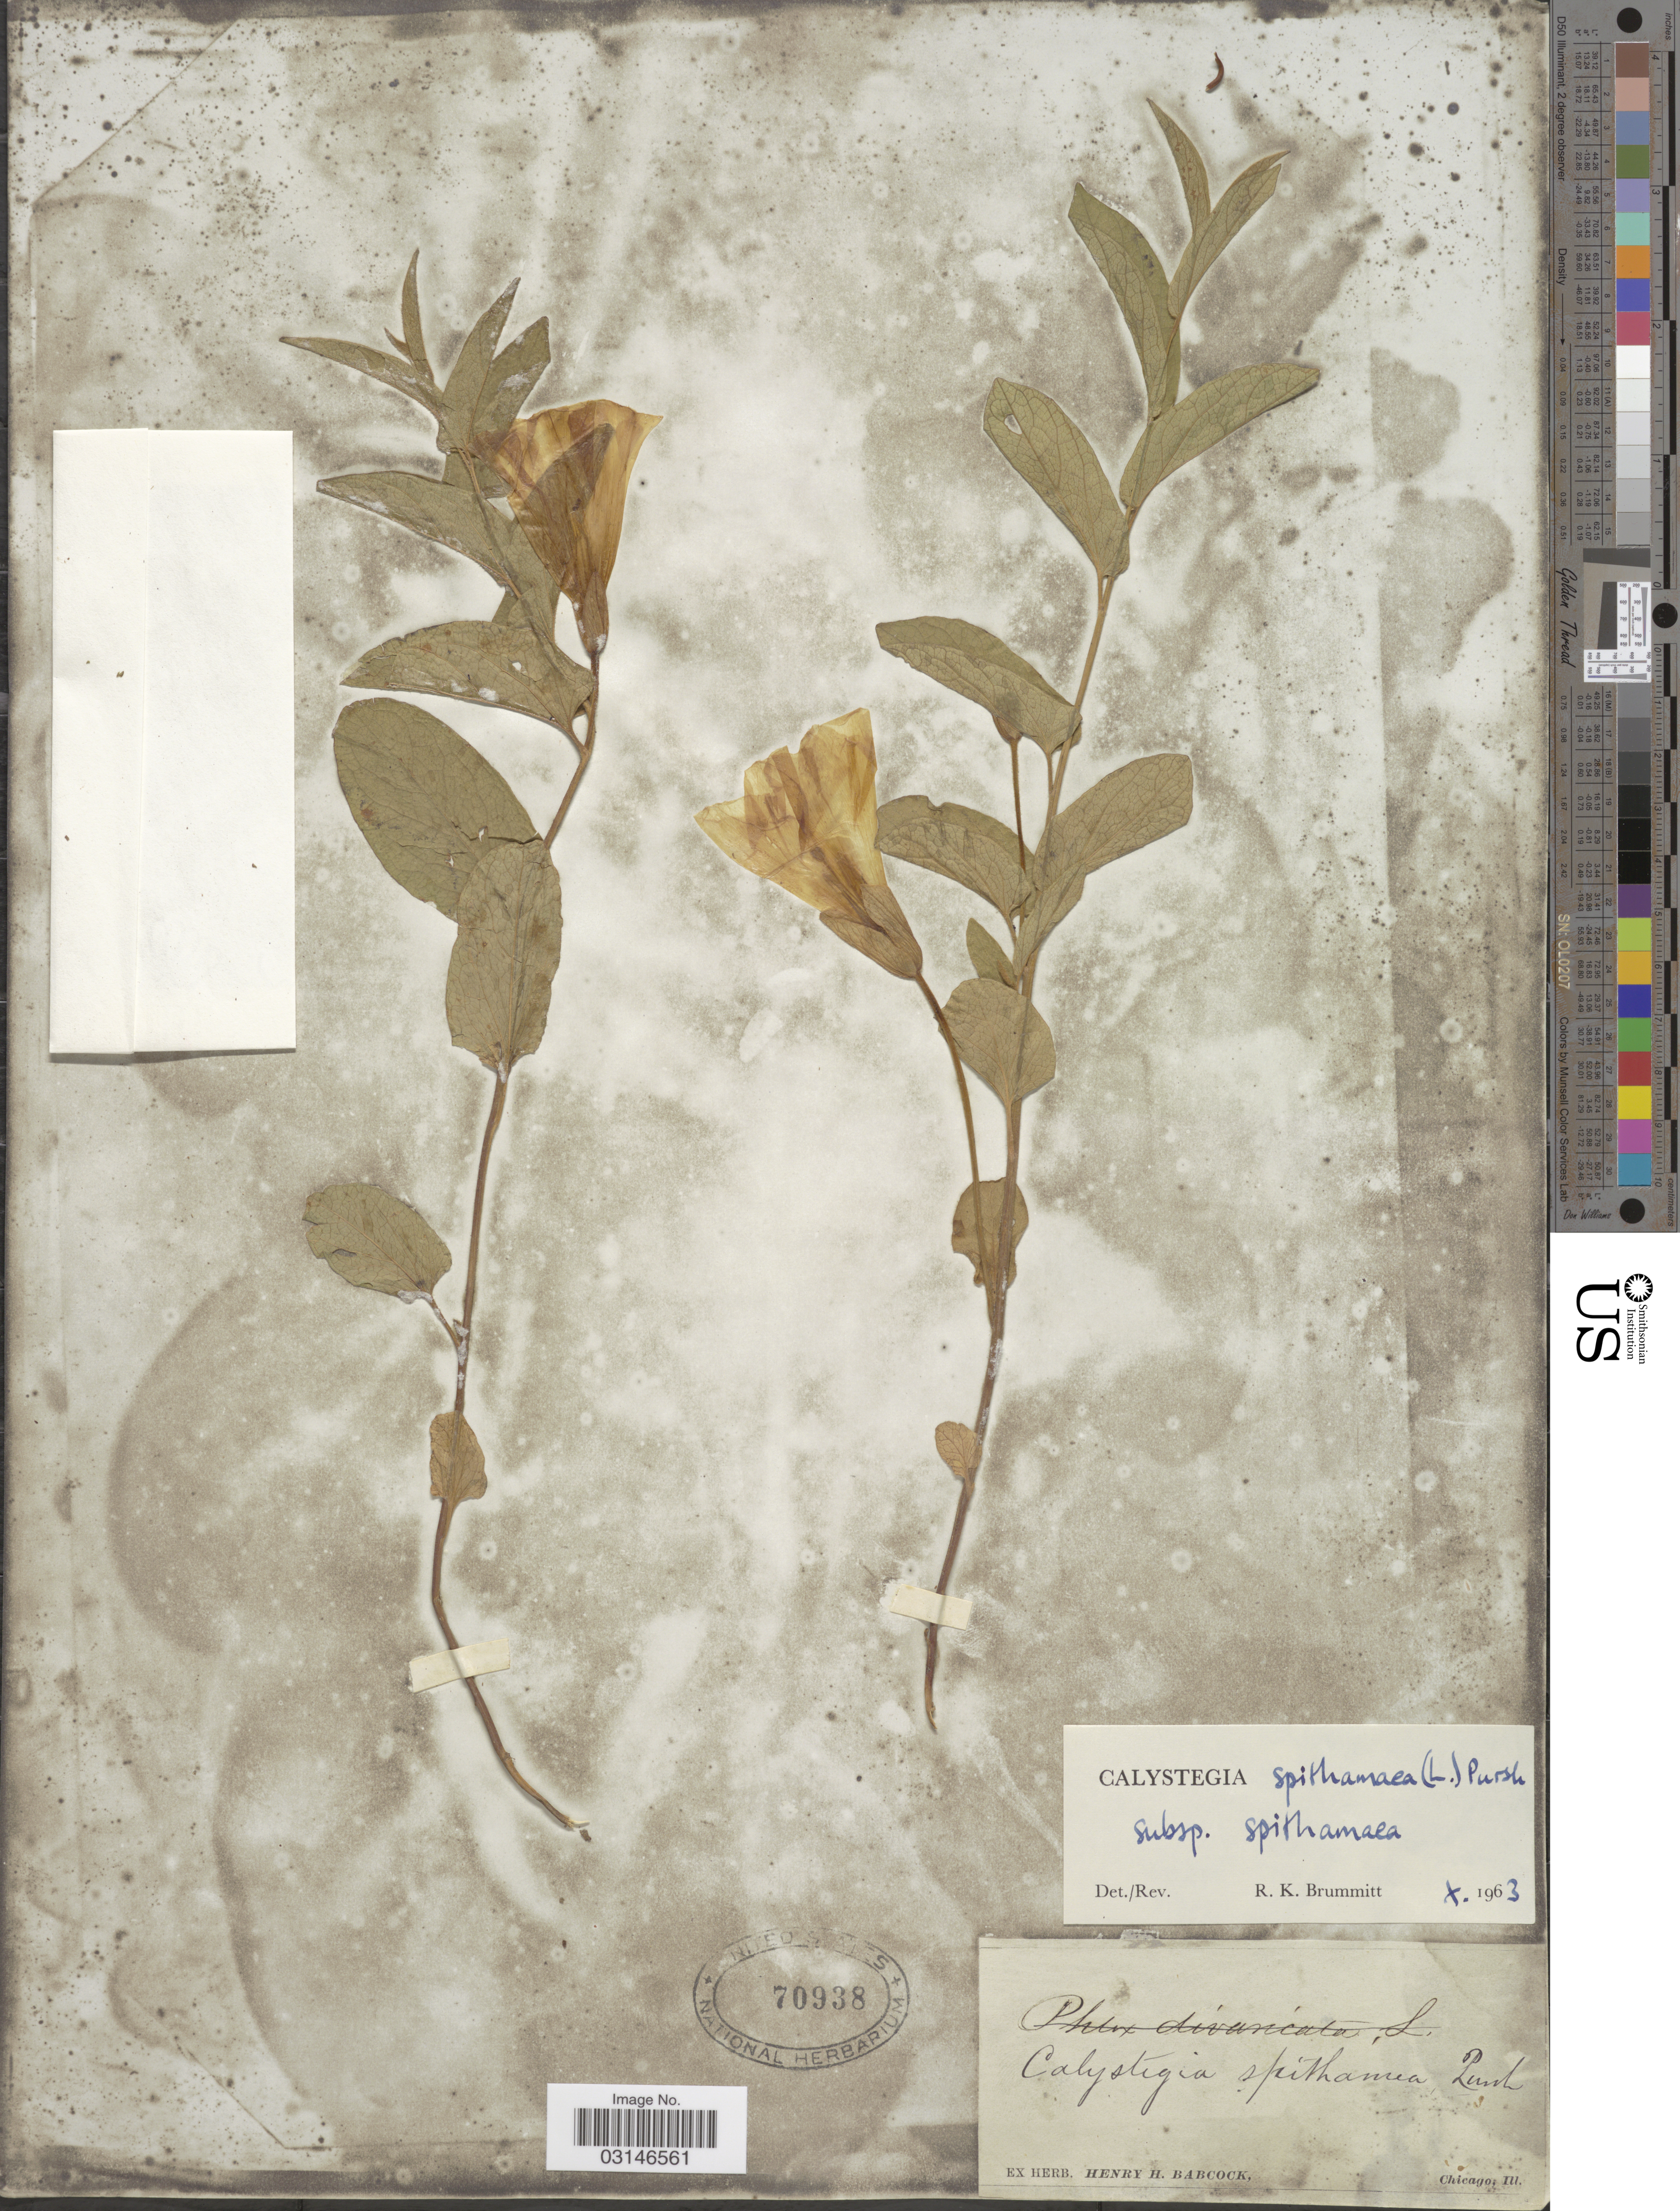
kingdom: Plantae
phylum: Tracheophyta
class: Magnoliopsida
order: Solanales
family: Convolvulaceae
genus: Calystegia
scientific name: Calystegia spithamaea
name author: (L.) Pursh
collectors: ex herb. Henry Homes Babcock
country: United States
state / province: Illinois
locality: Chicago.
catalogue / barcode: US 70938